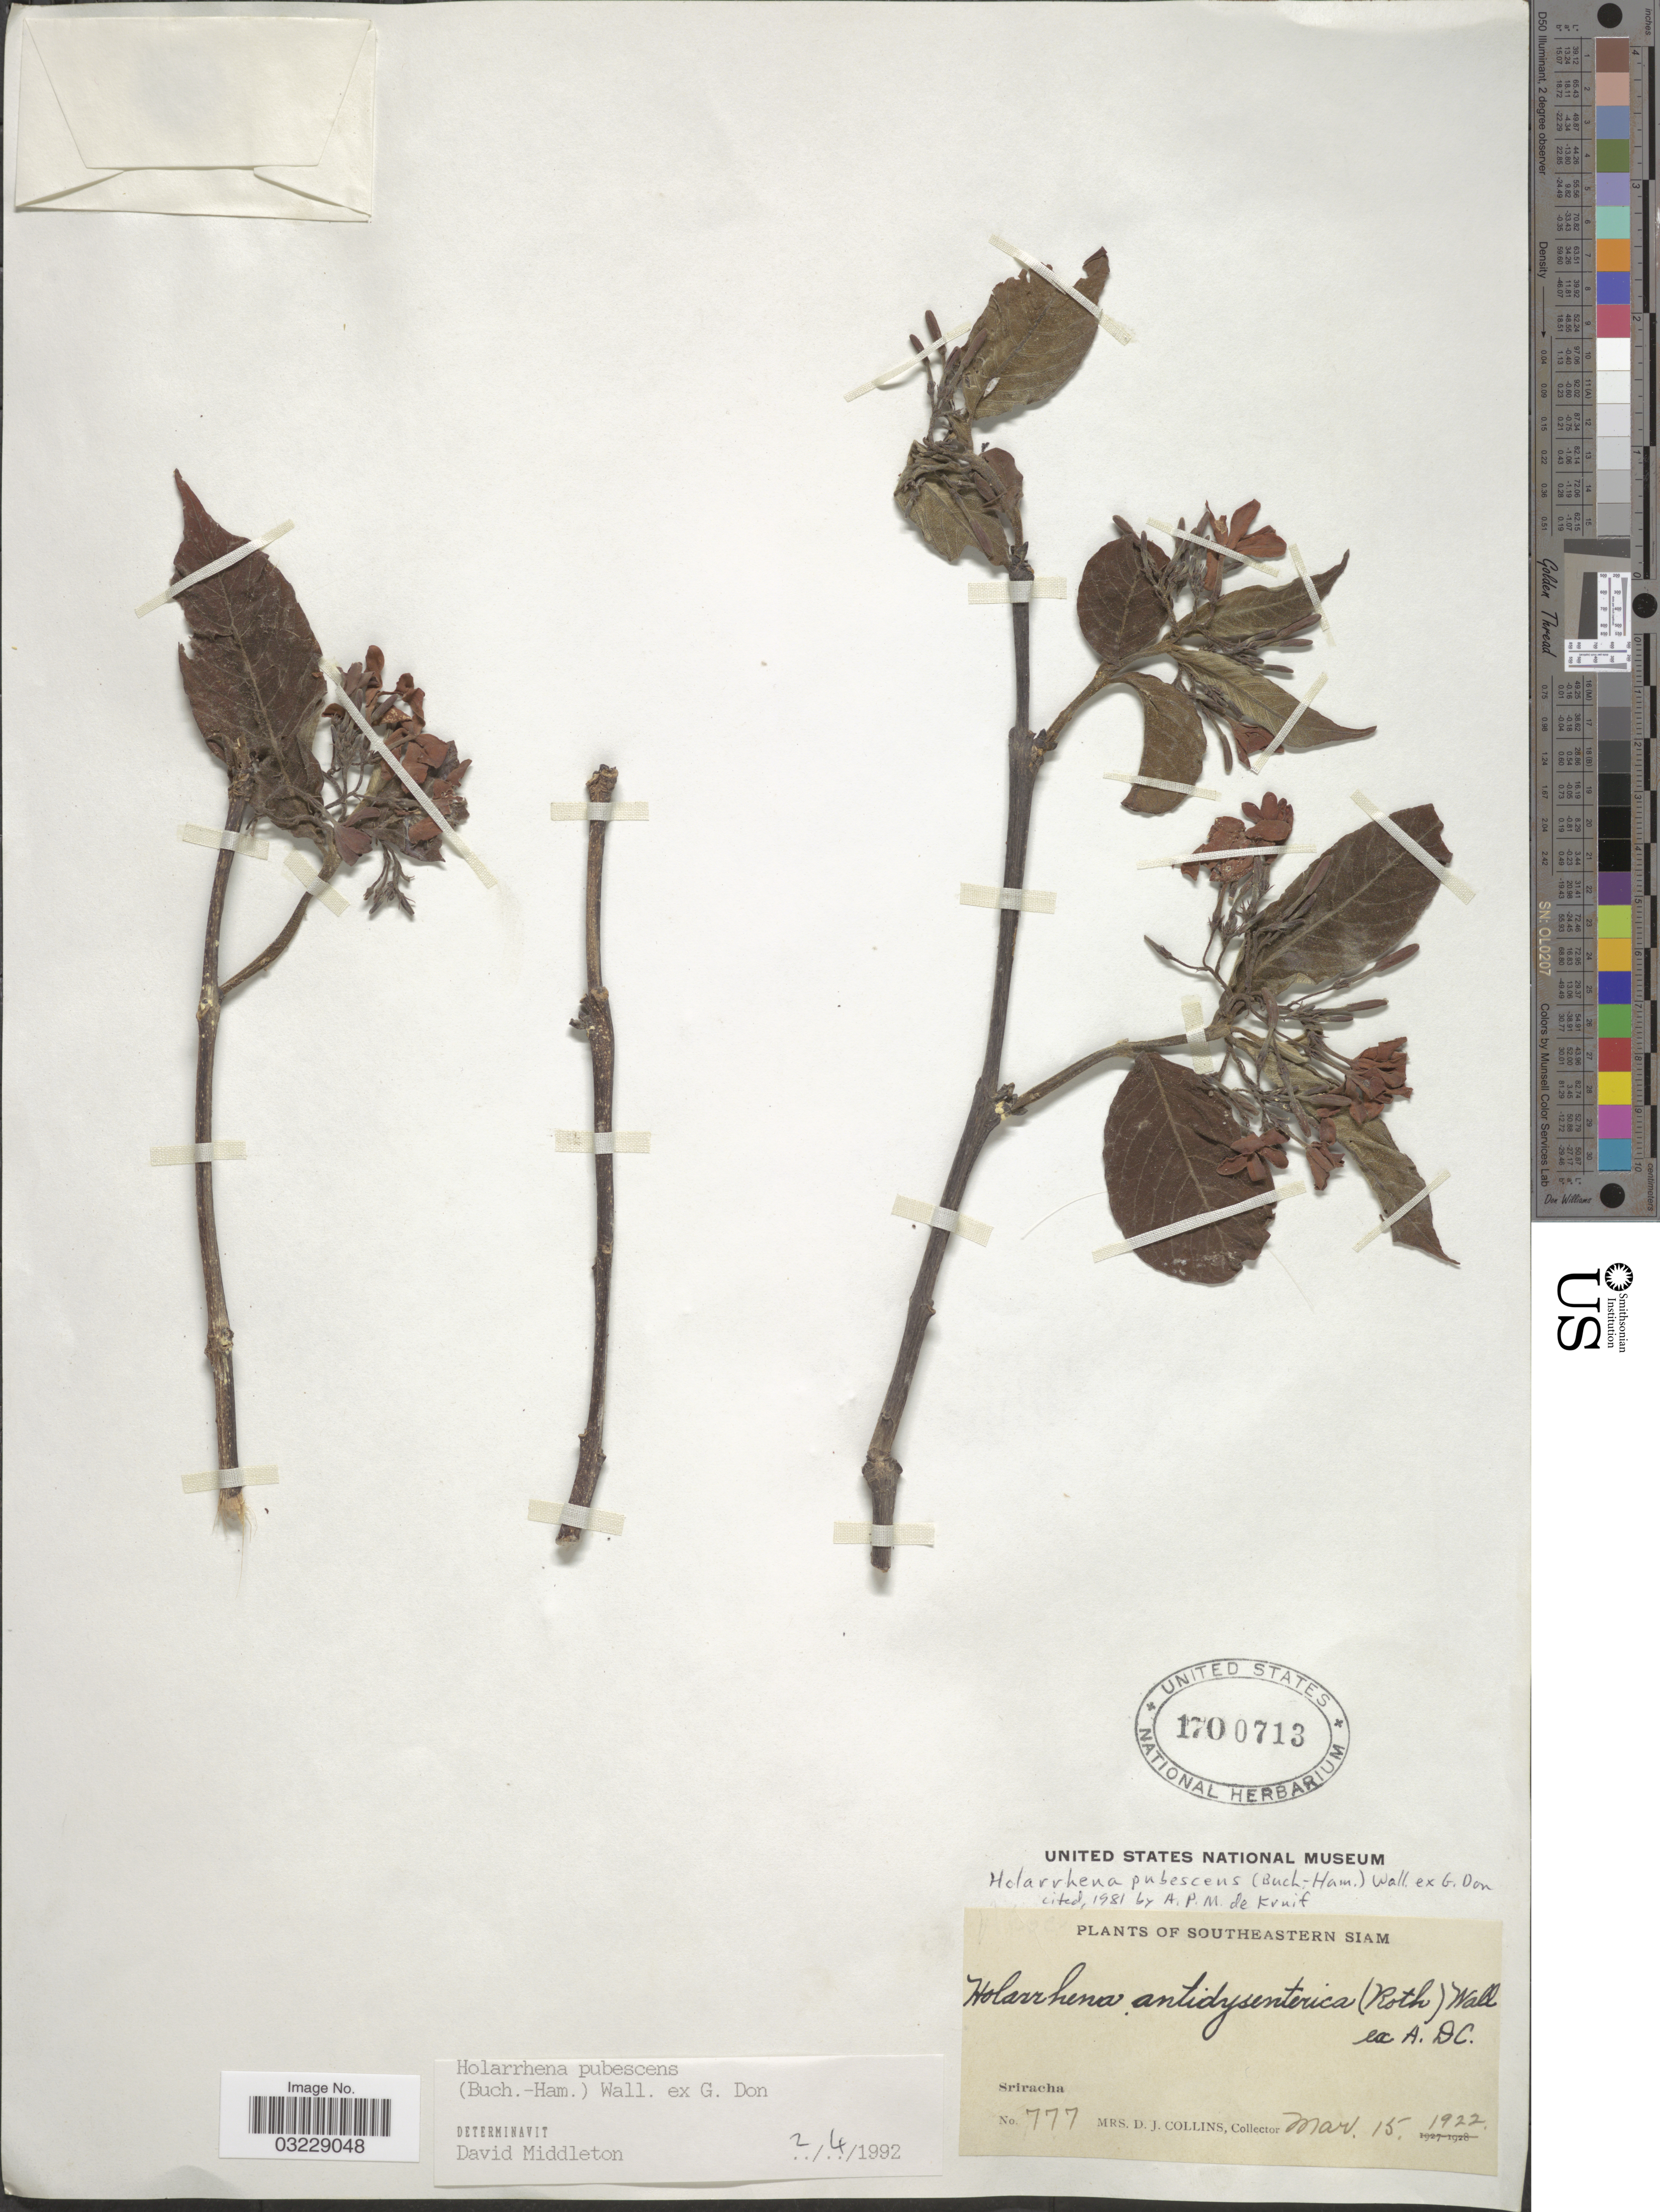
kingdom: Plantae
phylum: Tracheophyta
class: Magnoliopsida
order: Gentianales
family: Apocynaceae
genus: Holarrhena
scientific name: Holarrhena pubescens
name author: (Buch.-Ham.) Wall. ex G. Don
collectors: Mrs. D. J. Collins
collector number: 777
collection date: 1922-03-15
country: Thailand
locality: Southeastern Siam. Sriracha.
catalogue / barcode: US 1700713